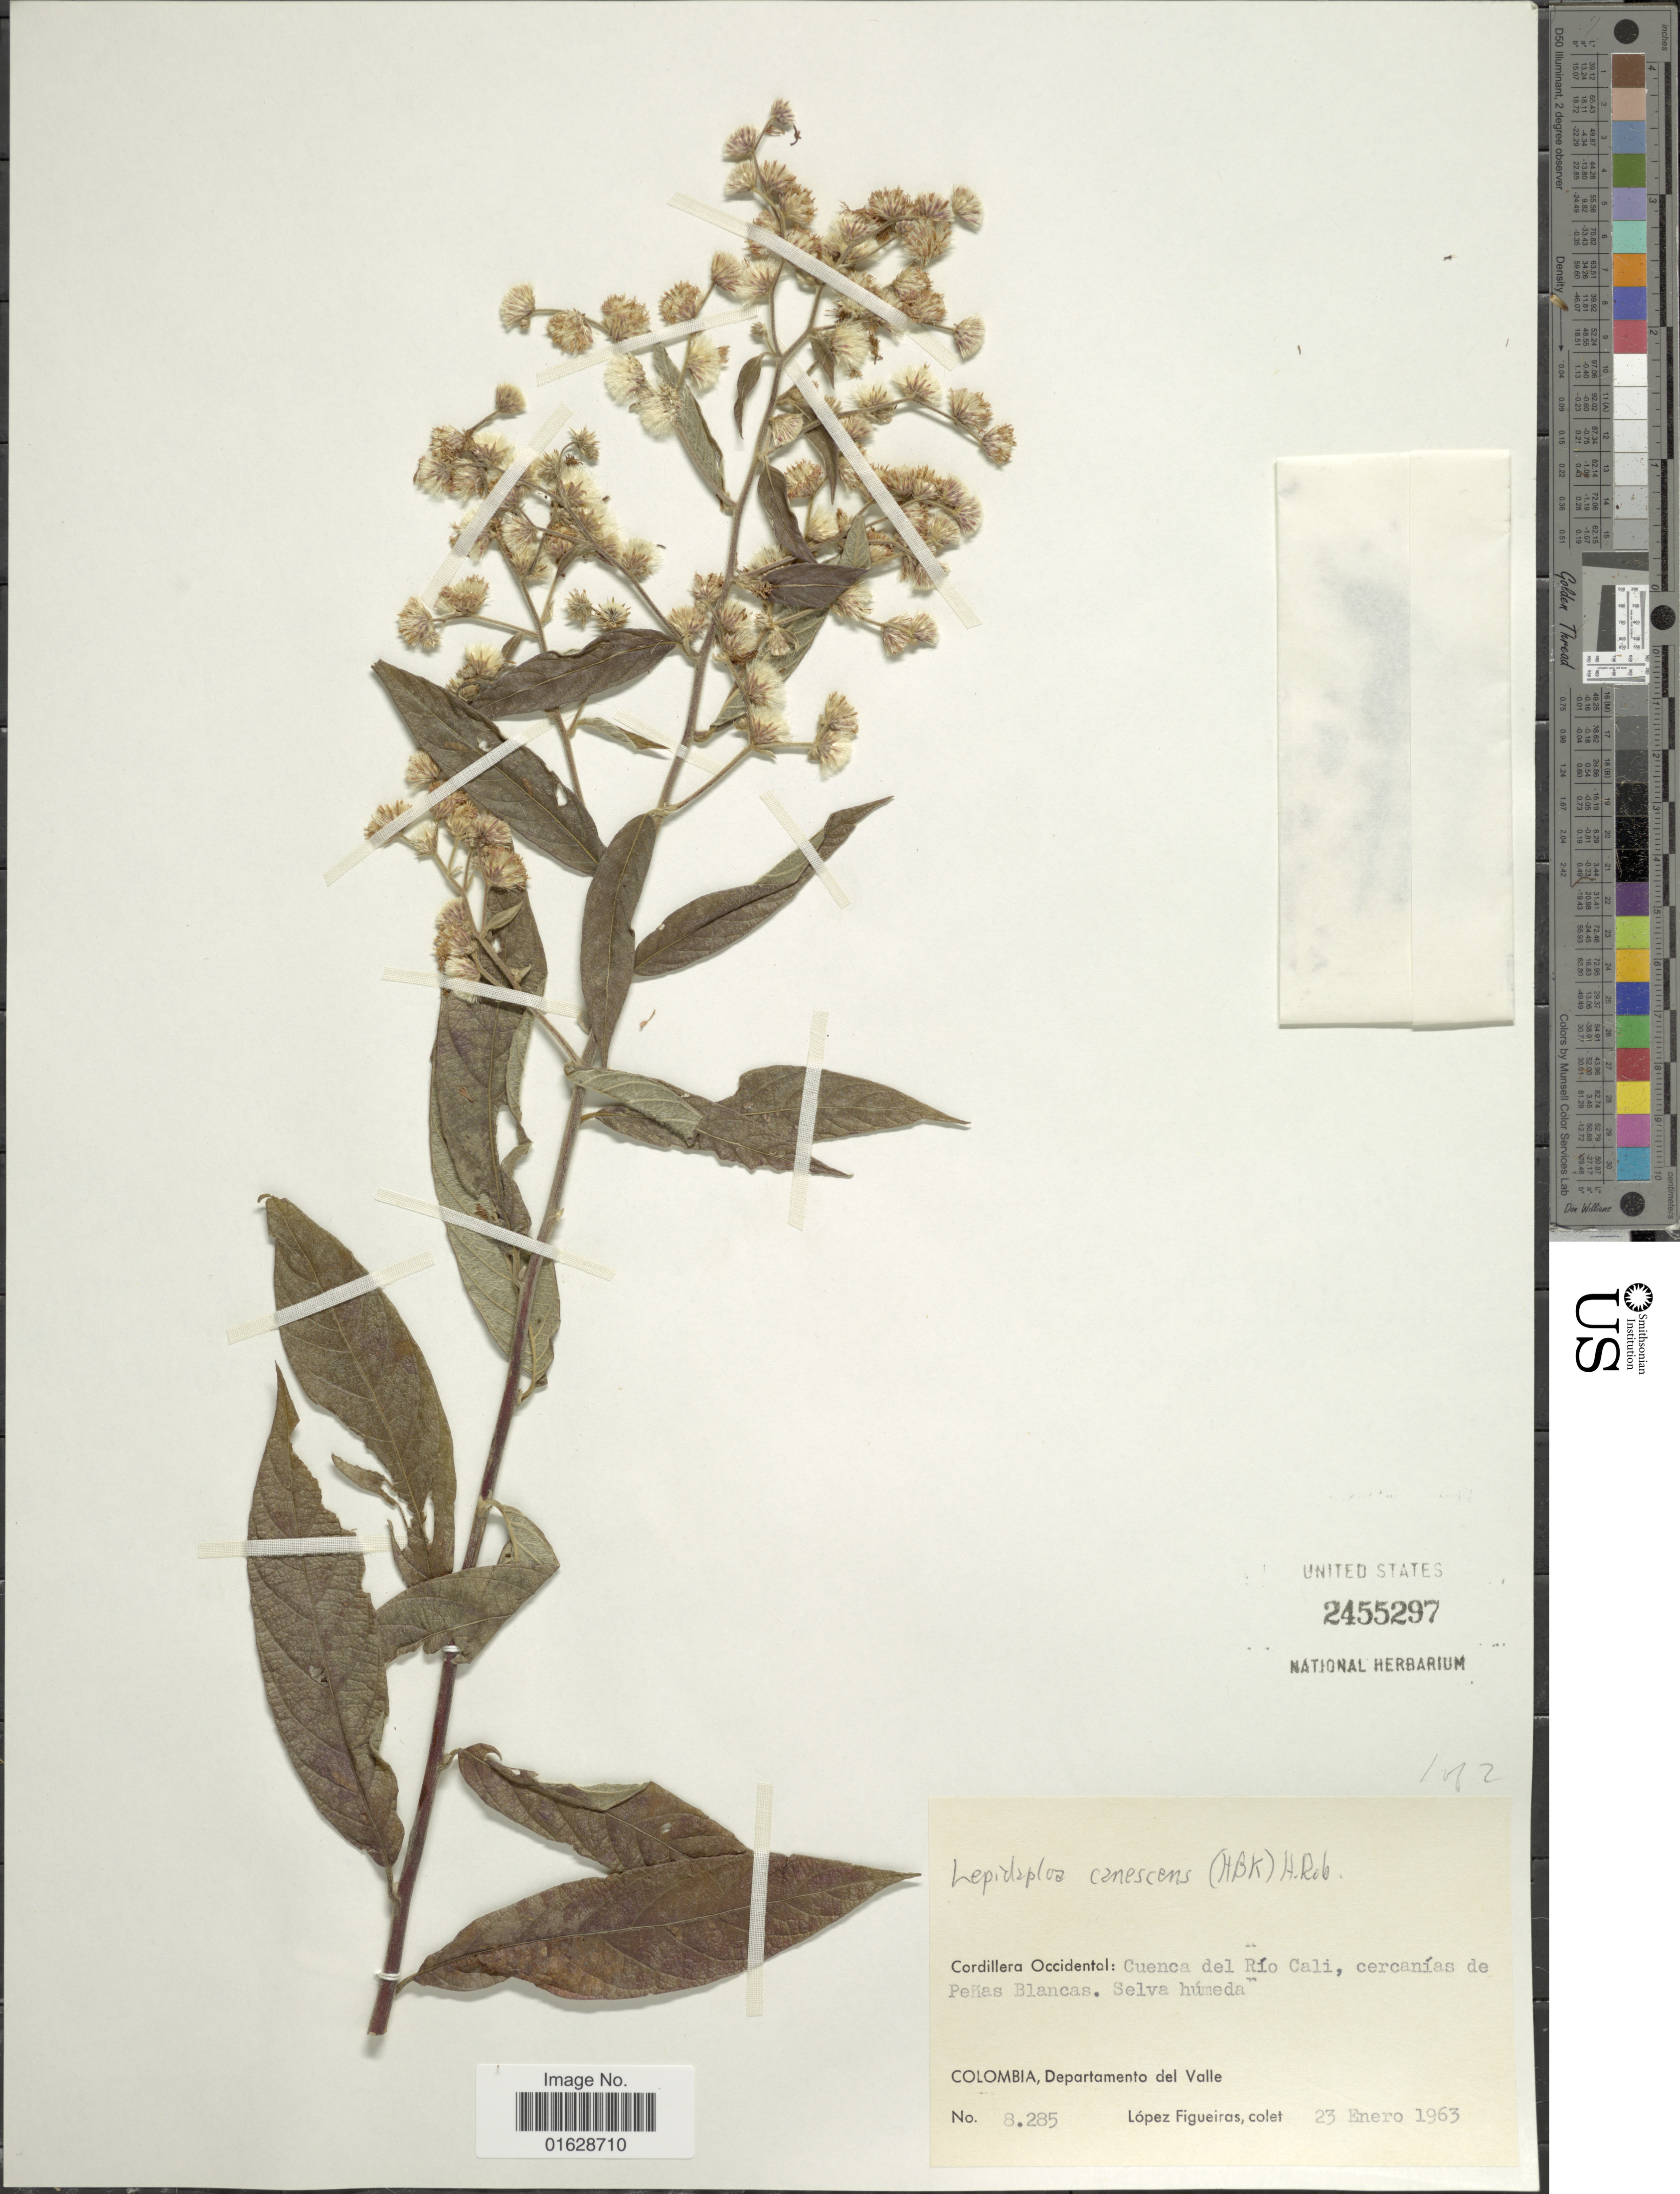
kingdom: Plantae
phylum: Tracheophyta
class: Magnoliopsida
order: Asterales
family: Asteraceae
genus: Lepidaploa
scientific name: Lepidaploa canescens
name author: (Kunth) H. Rob.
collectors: M. López Figueiras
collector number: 8285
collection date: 1963-01-23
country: Colombia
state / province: Valle del Cauca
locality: Cordillera Occidental: Cuenca del Rio Cali, cercanias de Peñas Blancas. Selva humeda. Colombia, Departamento del Valle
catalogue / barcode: US 2455297